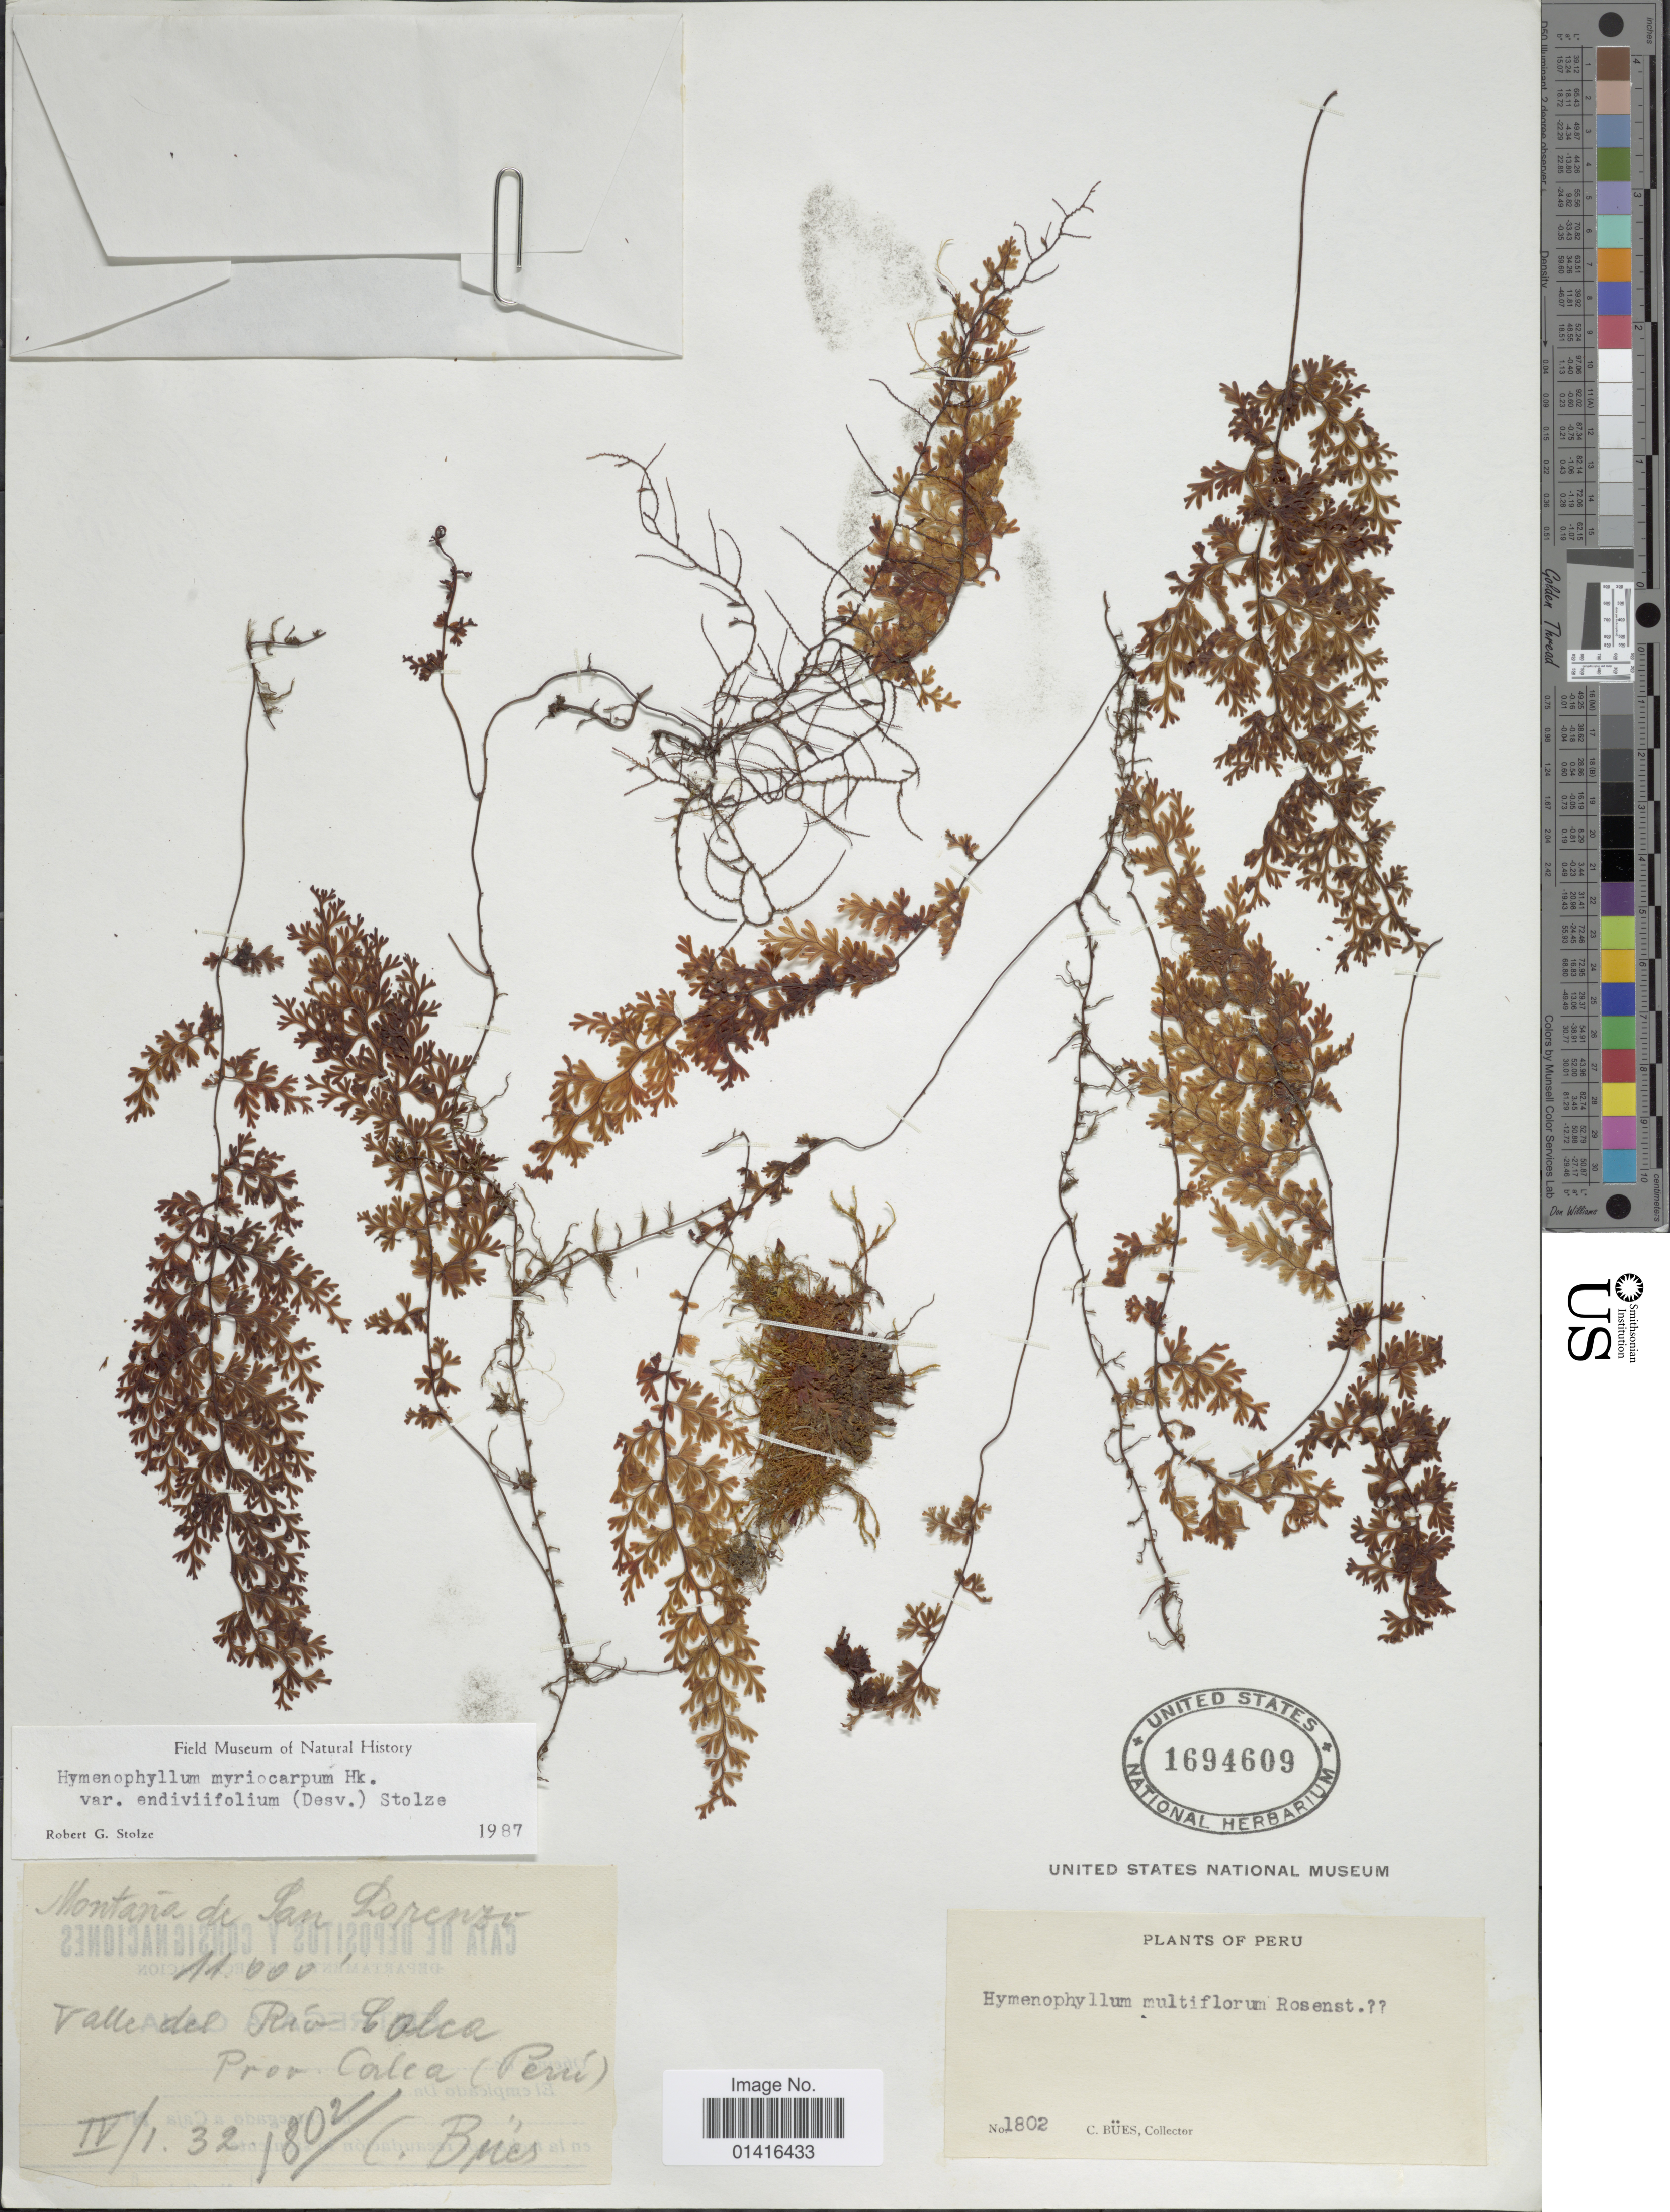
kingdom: Plantae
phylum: Tracheophyta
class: Polypodiopsida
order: Hymenophyllales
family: Hymenophyllaceae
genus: Hymenophyllum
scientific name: Hymenophyllum myriocarpum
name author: Hook.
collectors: C. Bues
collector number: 1802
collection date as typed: Transcribed d/m/y: 10/1/32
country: Peru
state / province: Cusco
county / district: Calca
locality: Montaña de San Lorenzo. Valle del Río Calca. Prov. Calca (Peru).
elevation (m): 3353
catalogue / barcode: US 1694609